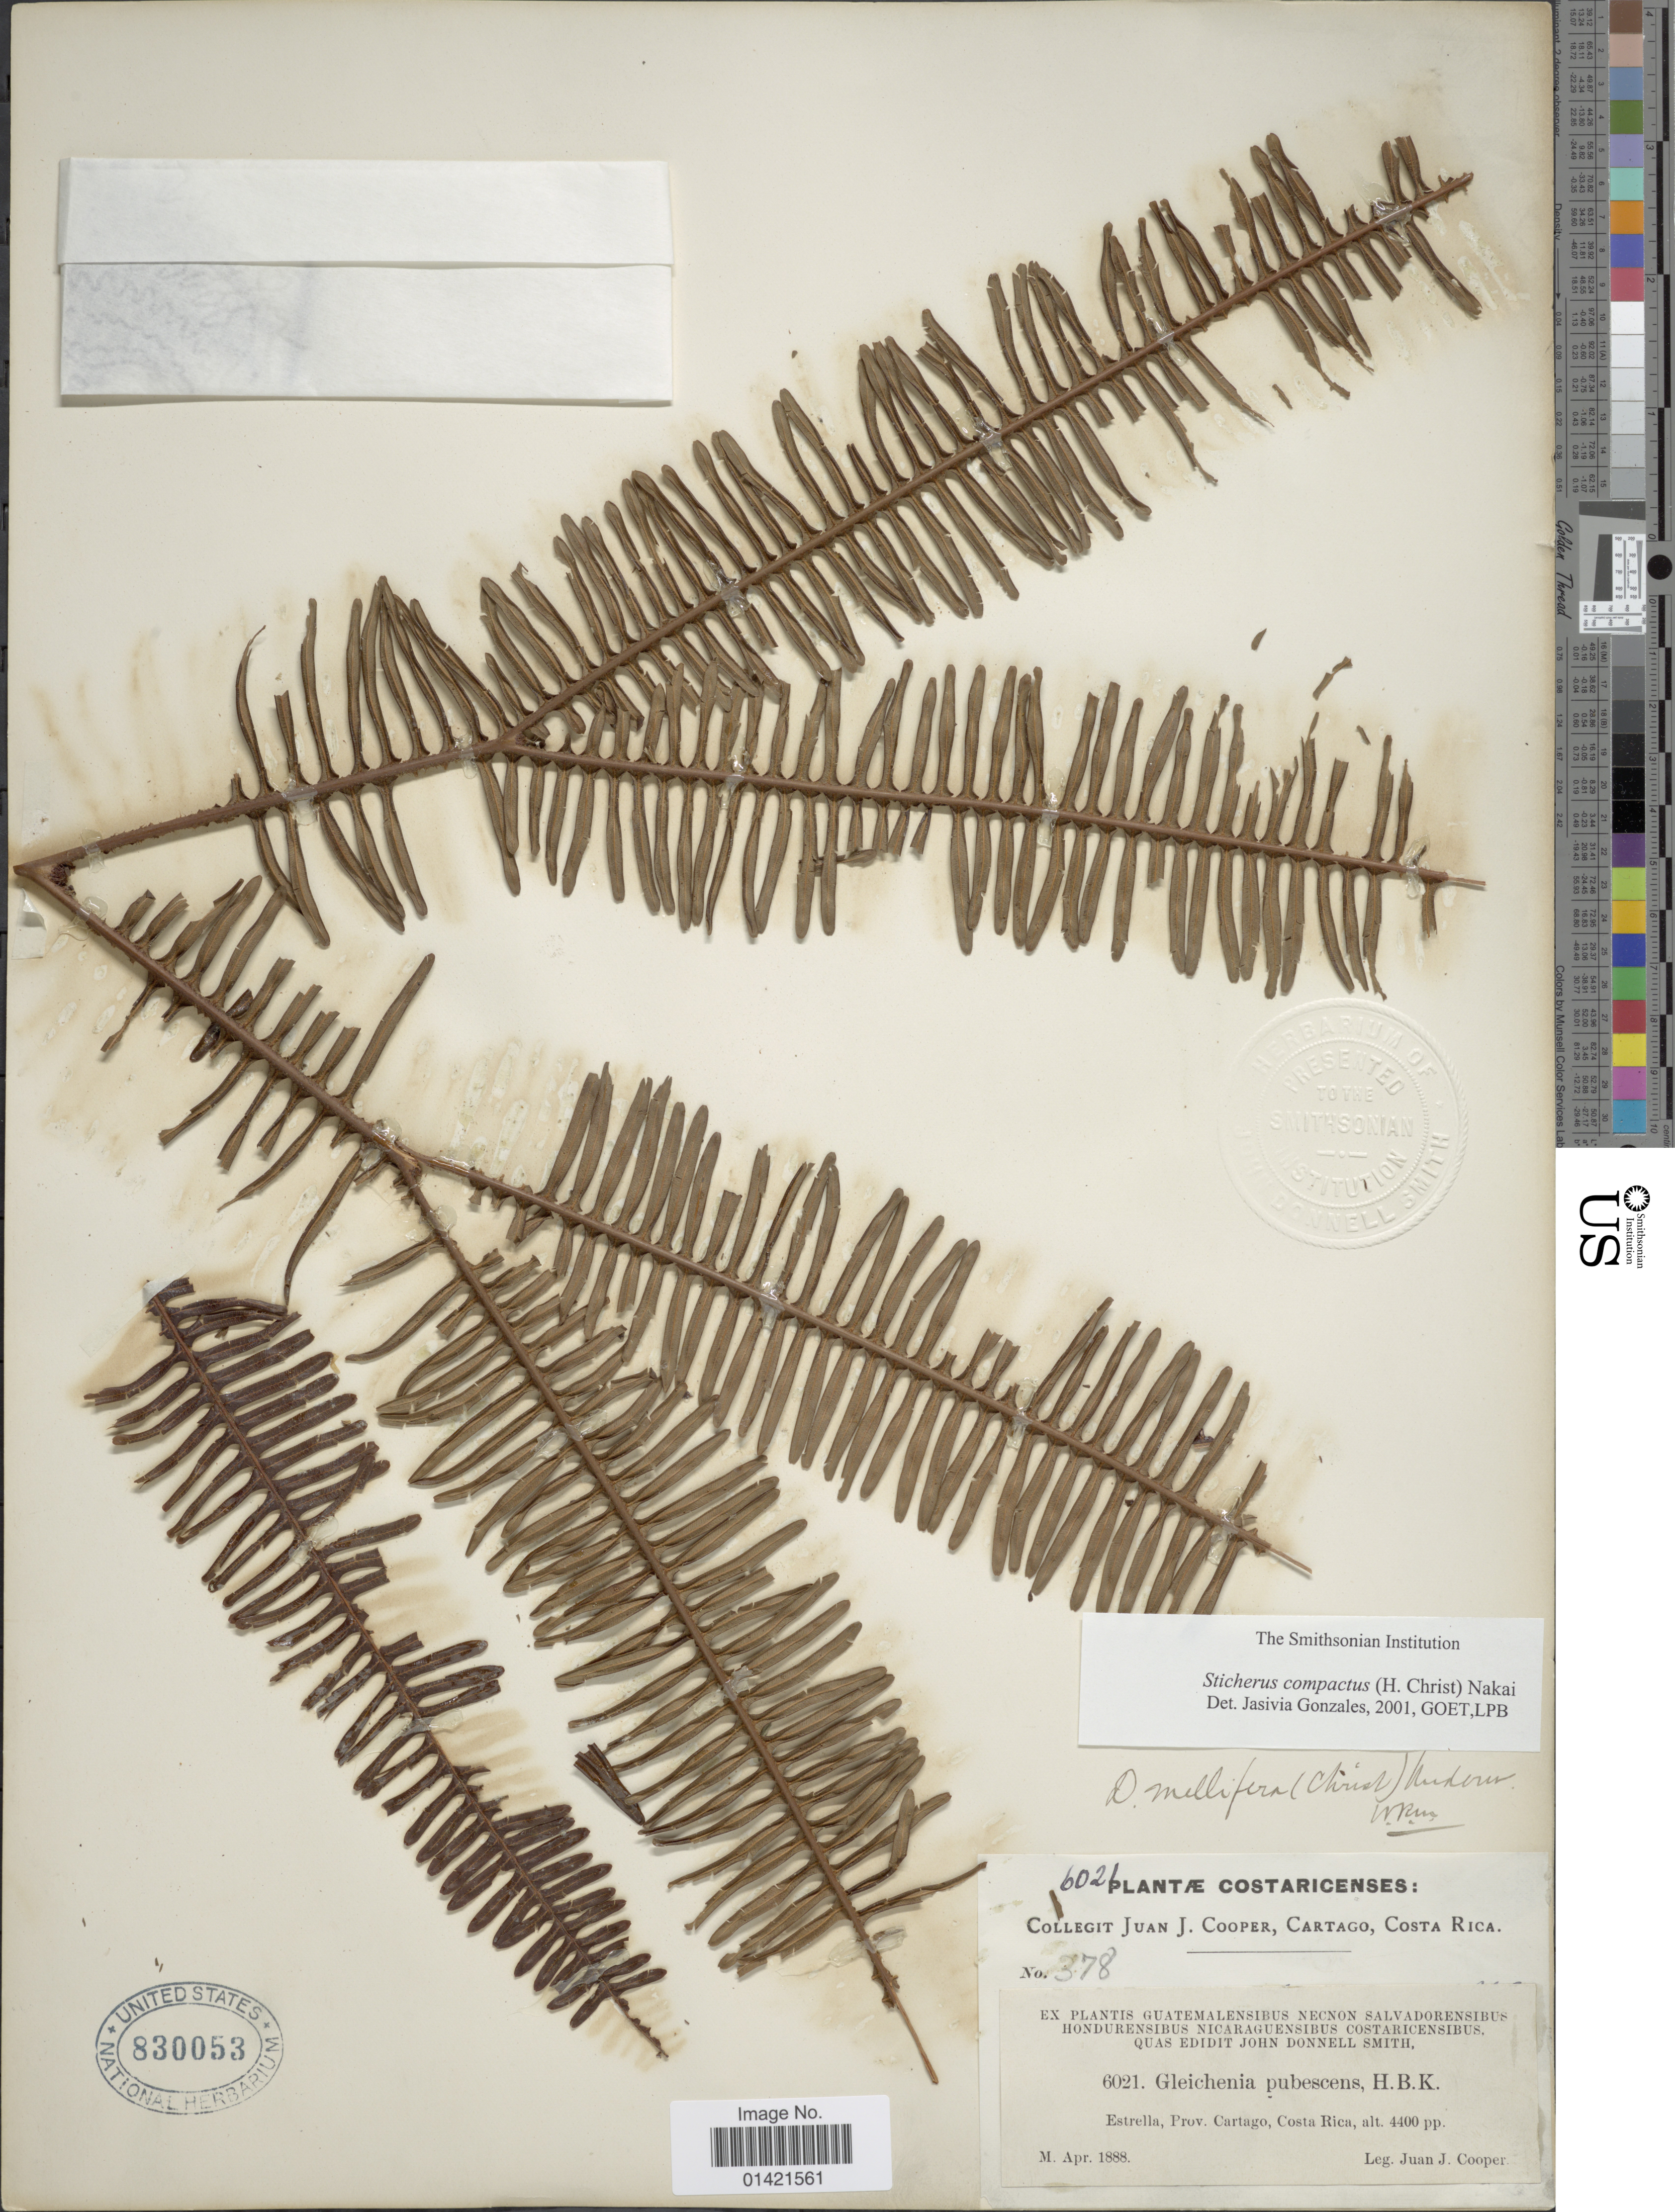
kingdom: Plantae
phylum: Tracheophyta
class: Polypodiopsida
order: Gleicheniales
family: Gleicheniaceae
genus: Sticherus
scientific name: Sticherus compactus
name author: (Christ) Nakai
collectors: J. J. Cooper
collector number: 378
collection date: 1888-04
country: Costa Rica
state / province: Cartago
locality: Estrella, Prov. Cartago.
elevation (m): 1341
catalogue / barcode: US 830053